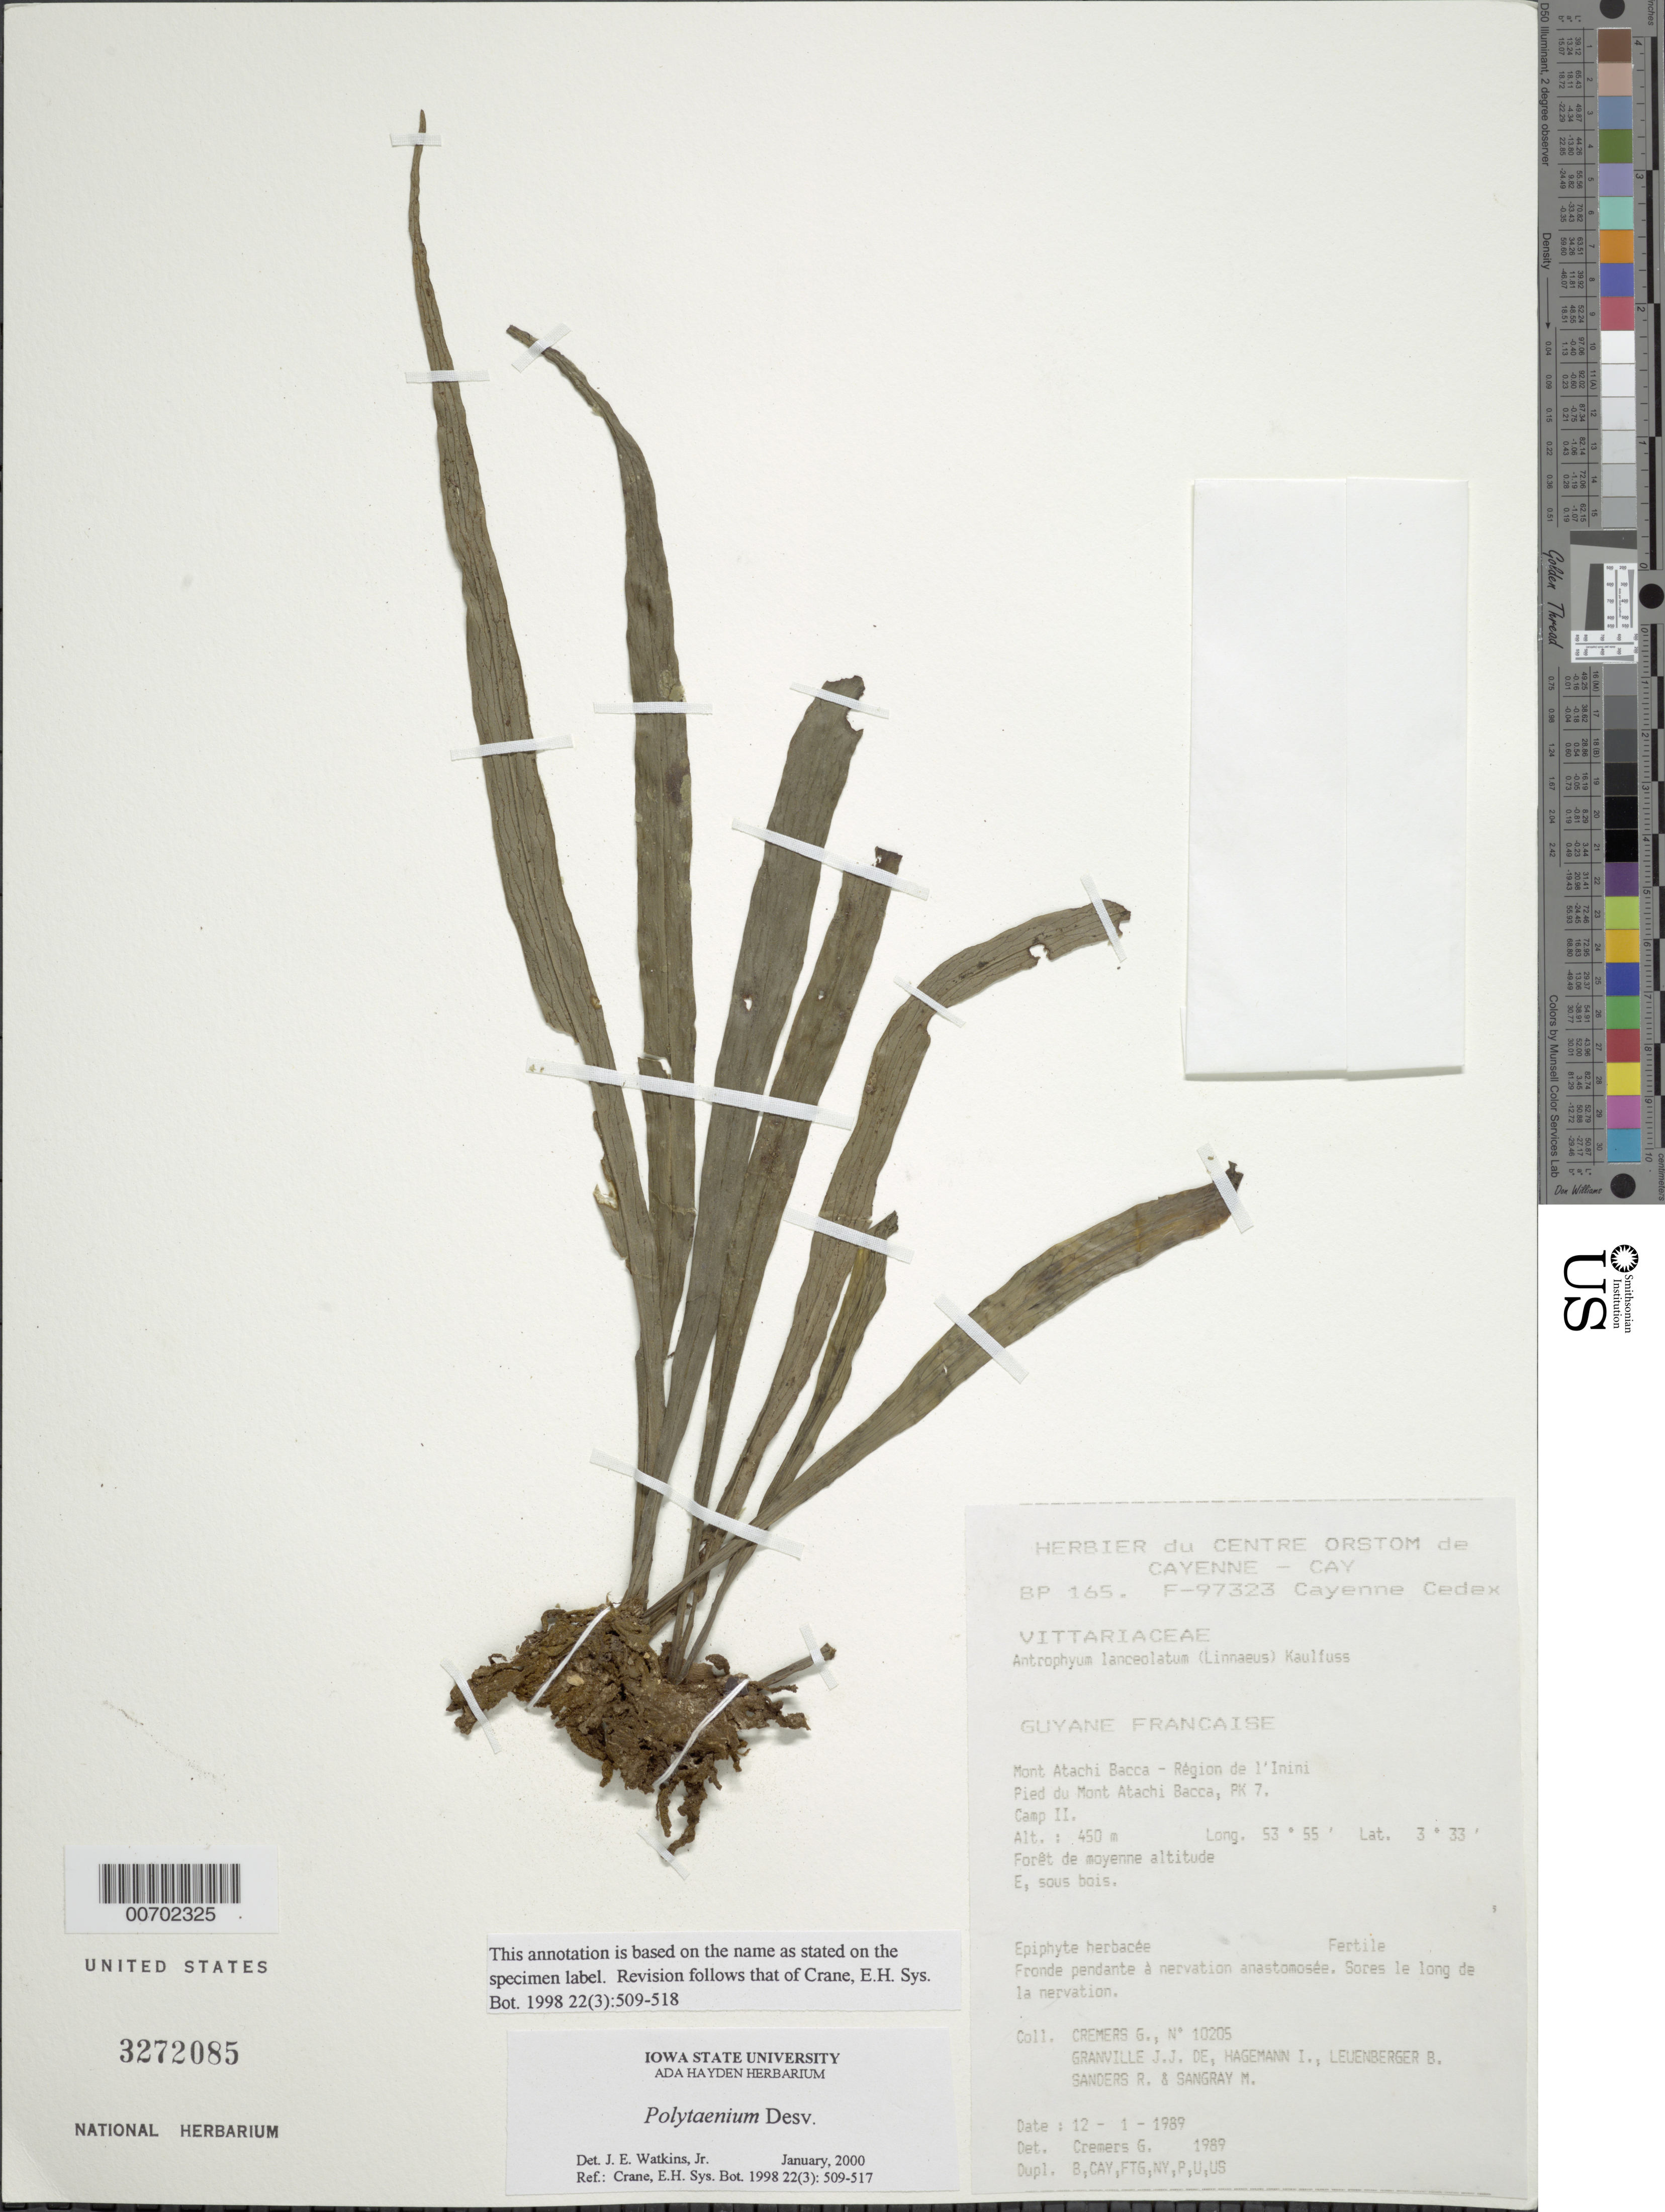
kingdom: Plantae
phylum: Tracheophyta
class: Polypodiopsida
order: Polypodiales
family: Pteridaceae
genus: Polytaenium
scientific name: Polytaenium lanceolatum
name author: (L.) Desv.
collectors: G. Cremers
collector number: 10205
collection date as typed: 12-Jan-89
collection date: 1989-01-12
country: French Guiana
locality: Mont Atachi Bacca, région de l'Inini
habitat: Forest, middle altitude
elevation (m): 450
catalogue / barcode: US 3272085